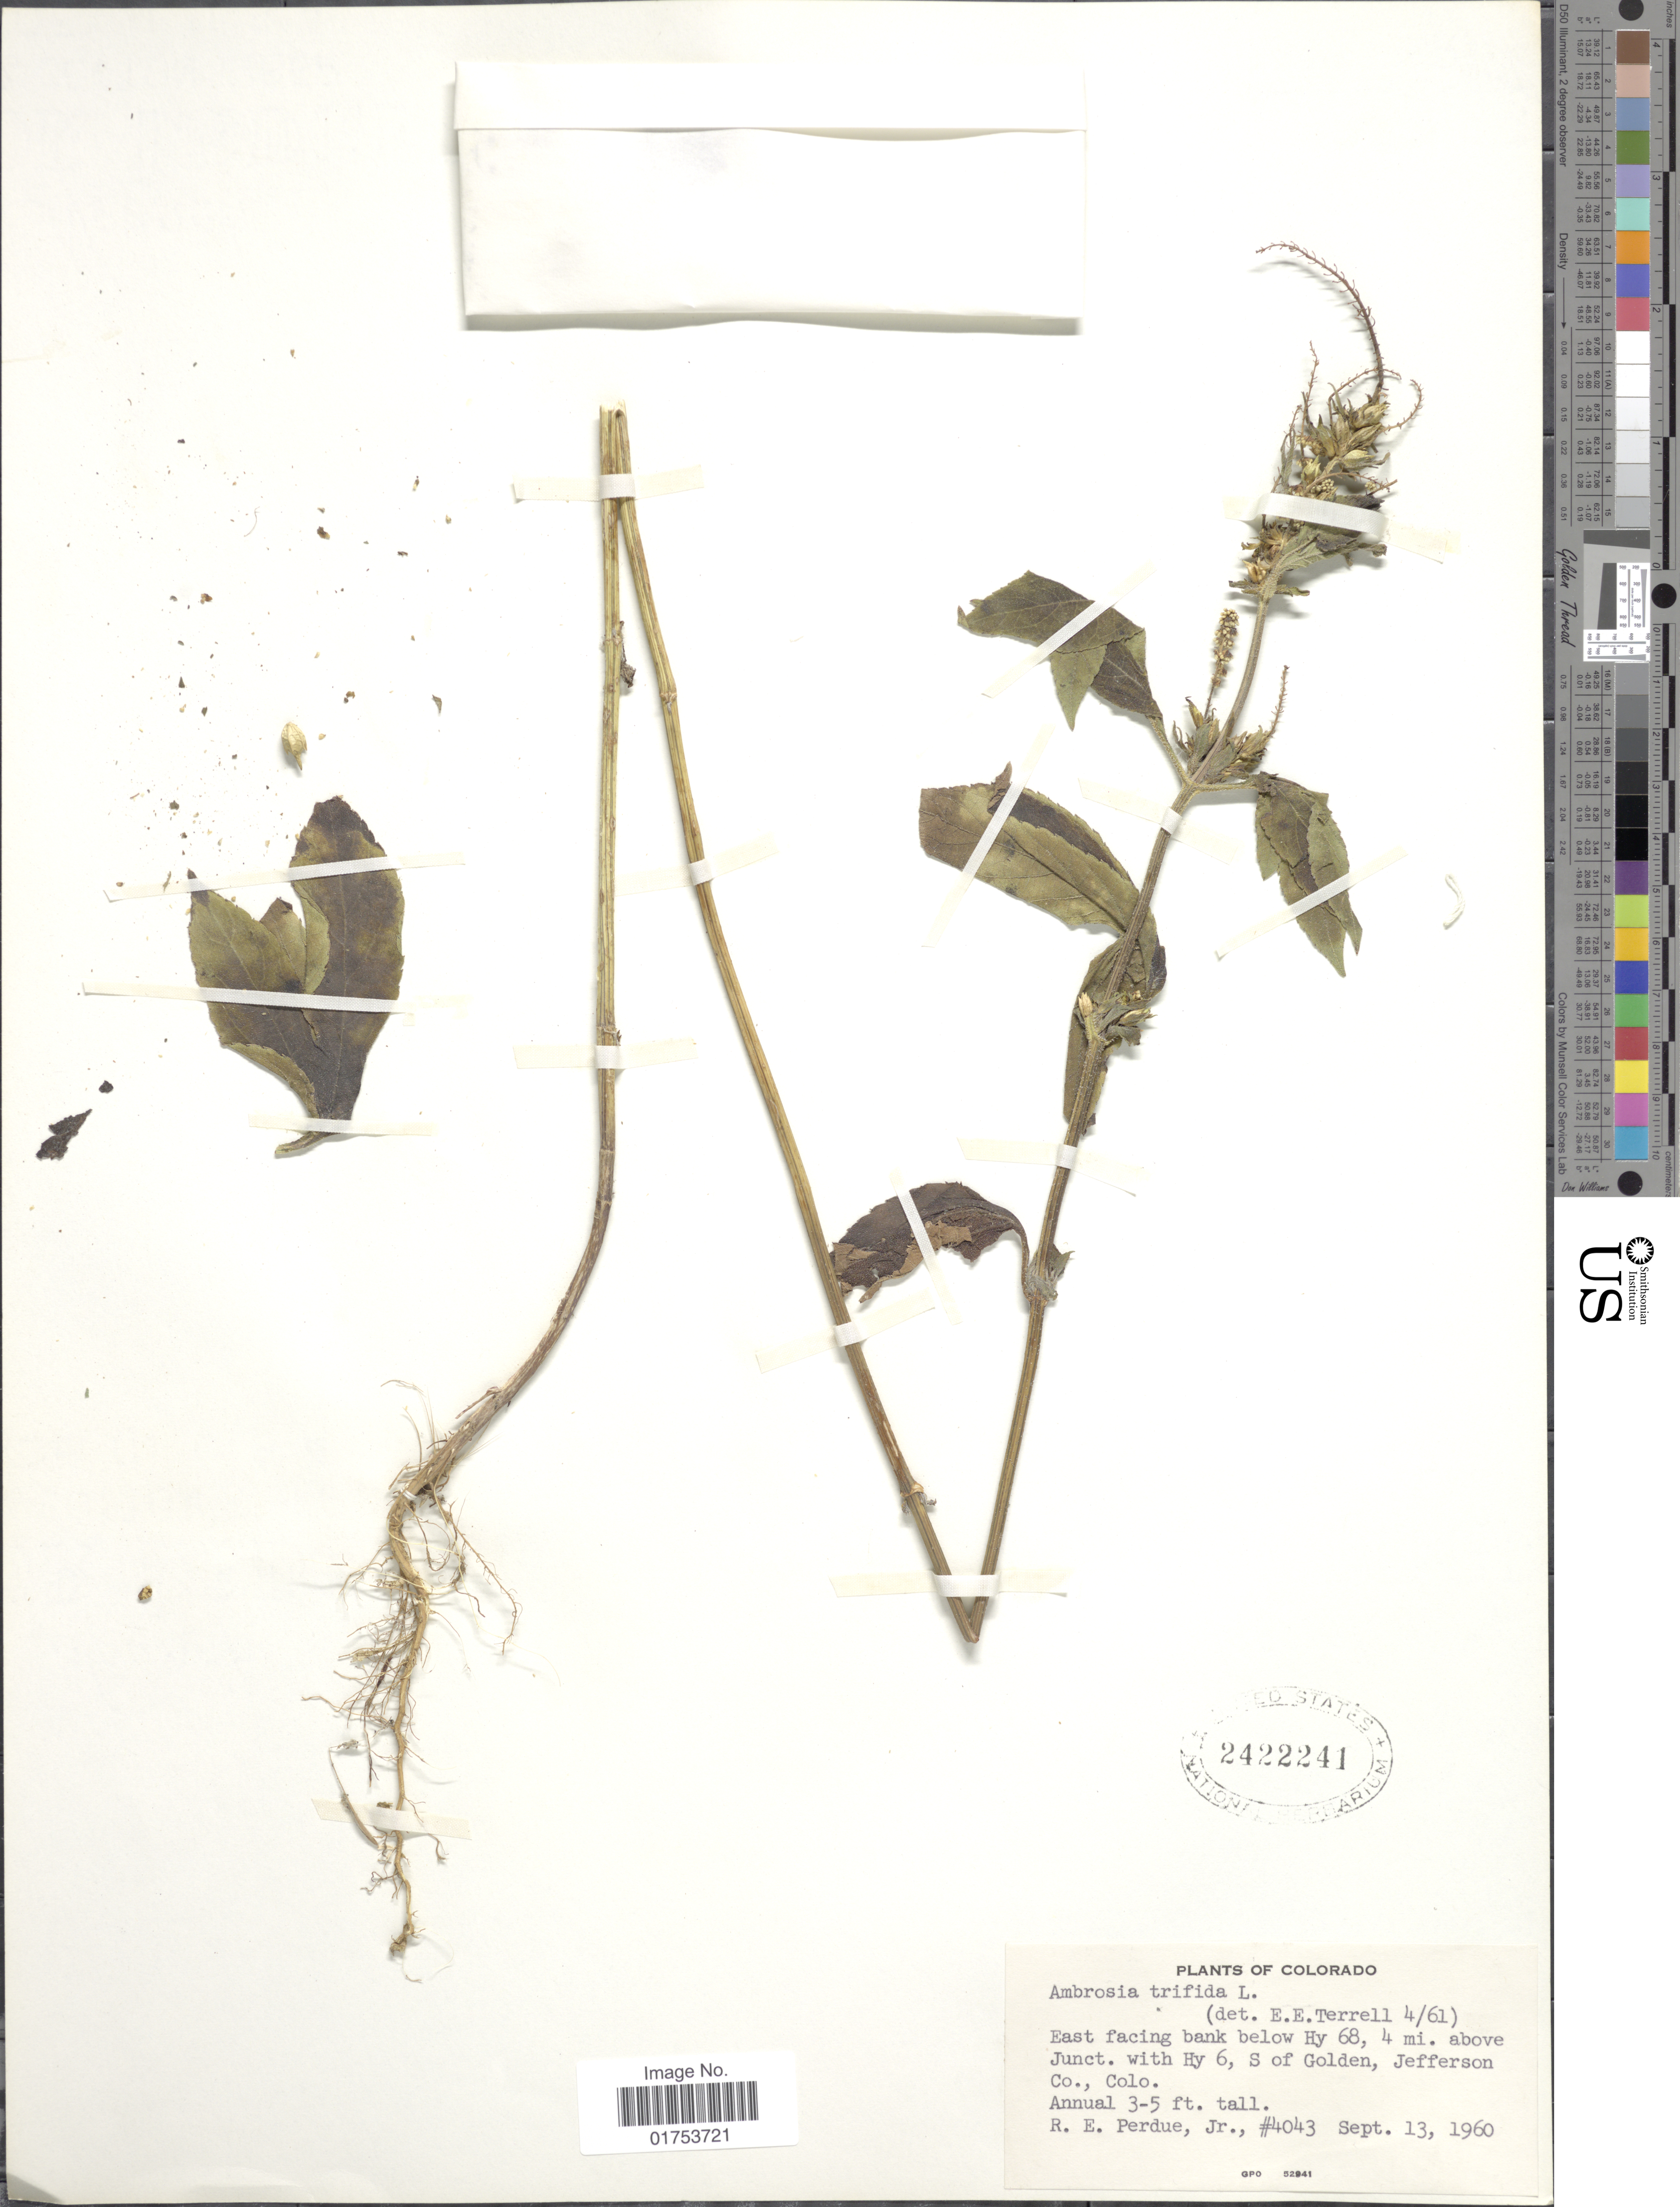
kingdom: Plantae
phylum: Tracheophyta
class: Magnoliopsida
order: Asterales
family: Asteraceae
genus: Ambrosia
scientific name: Ambrosia trifida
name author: L.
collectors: R. E. Perdue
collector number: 4043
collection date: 1960-09-13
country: United States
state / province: Colorado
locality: East facing bank below Hy 68, 4 mi. above Junct. with Hy 6, S of Golden, Jefferson Co., Colo.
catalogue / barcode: US 2422241